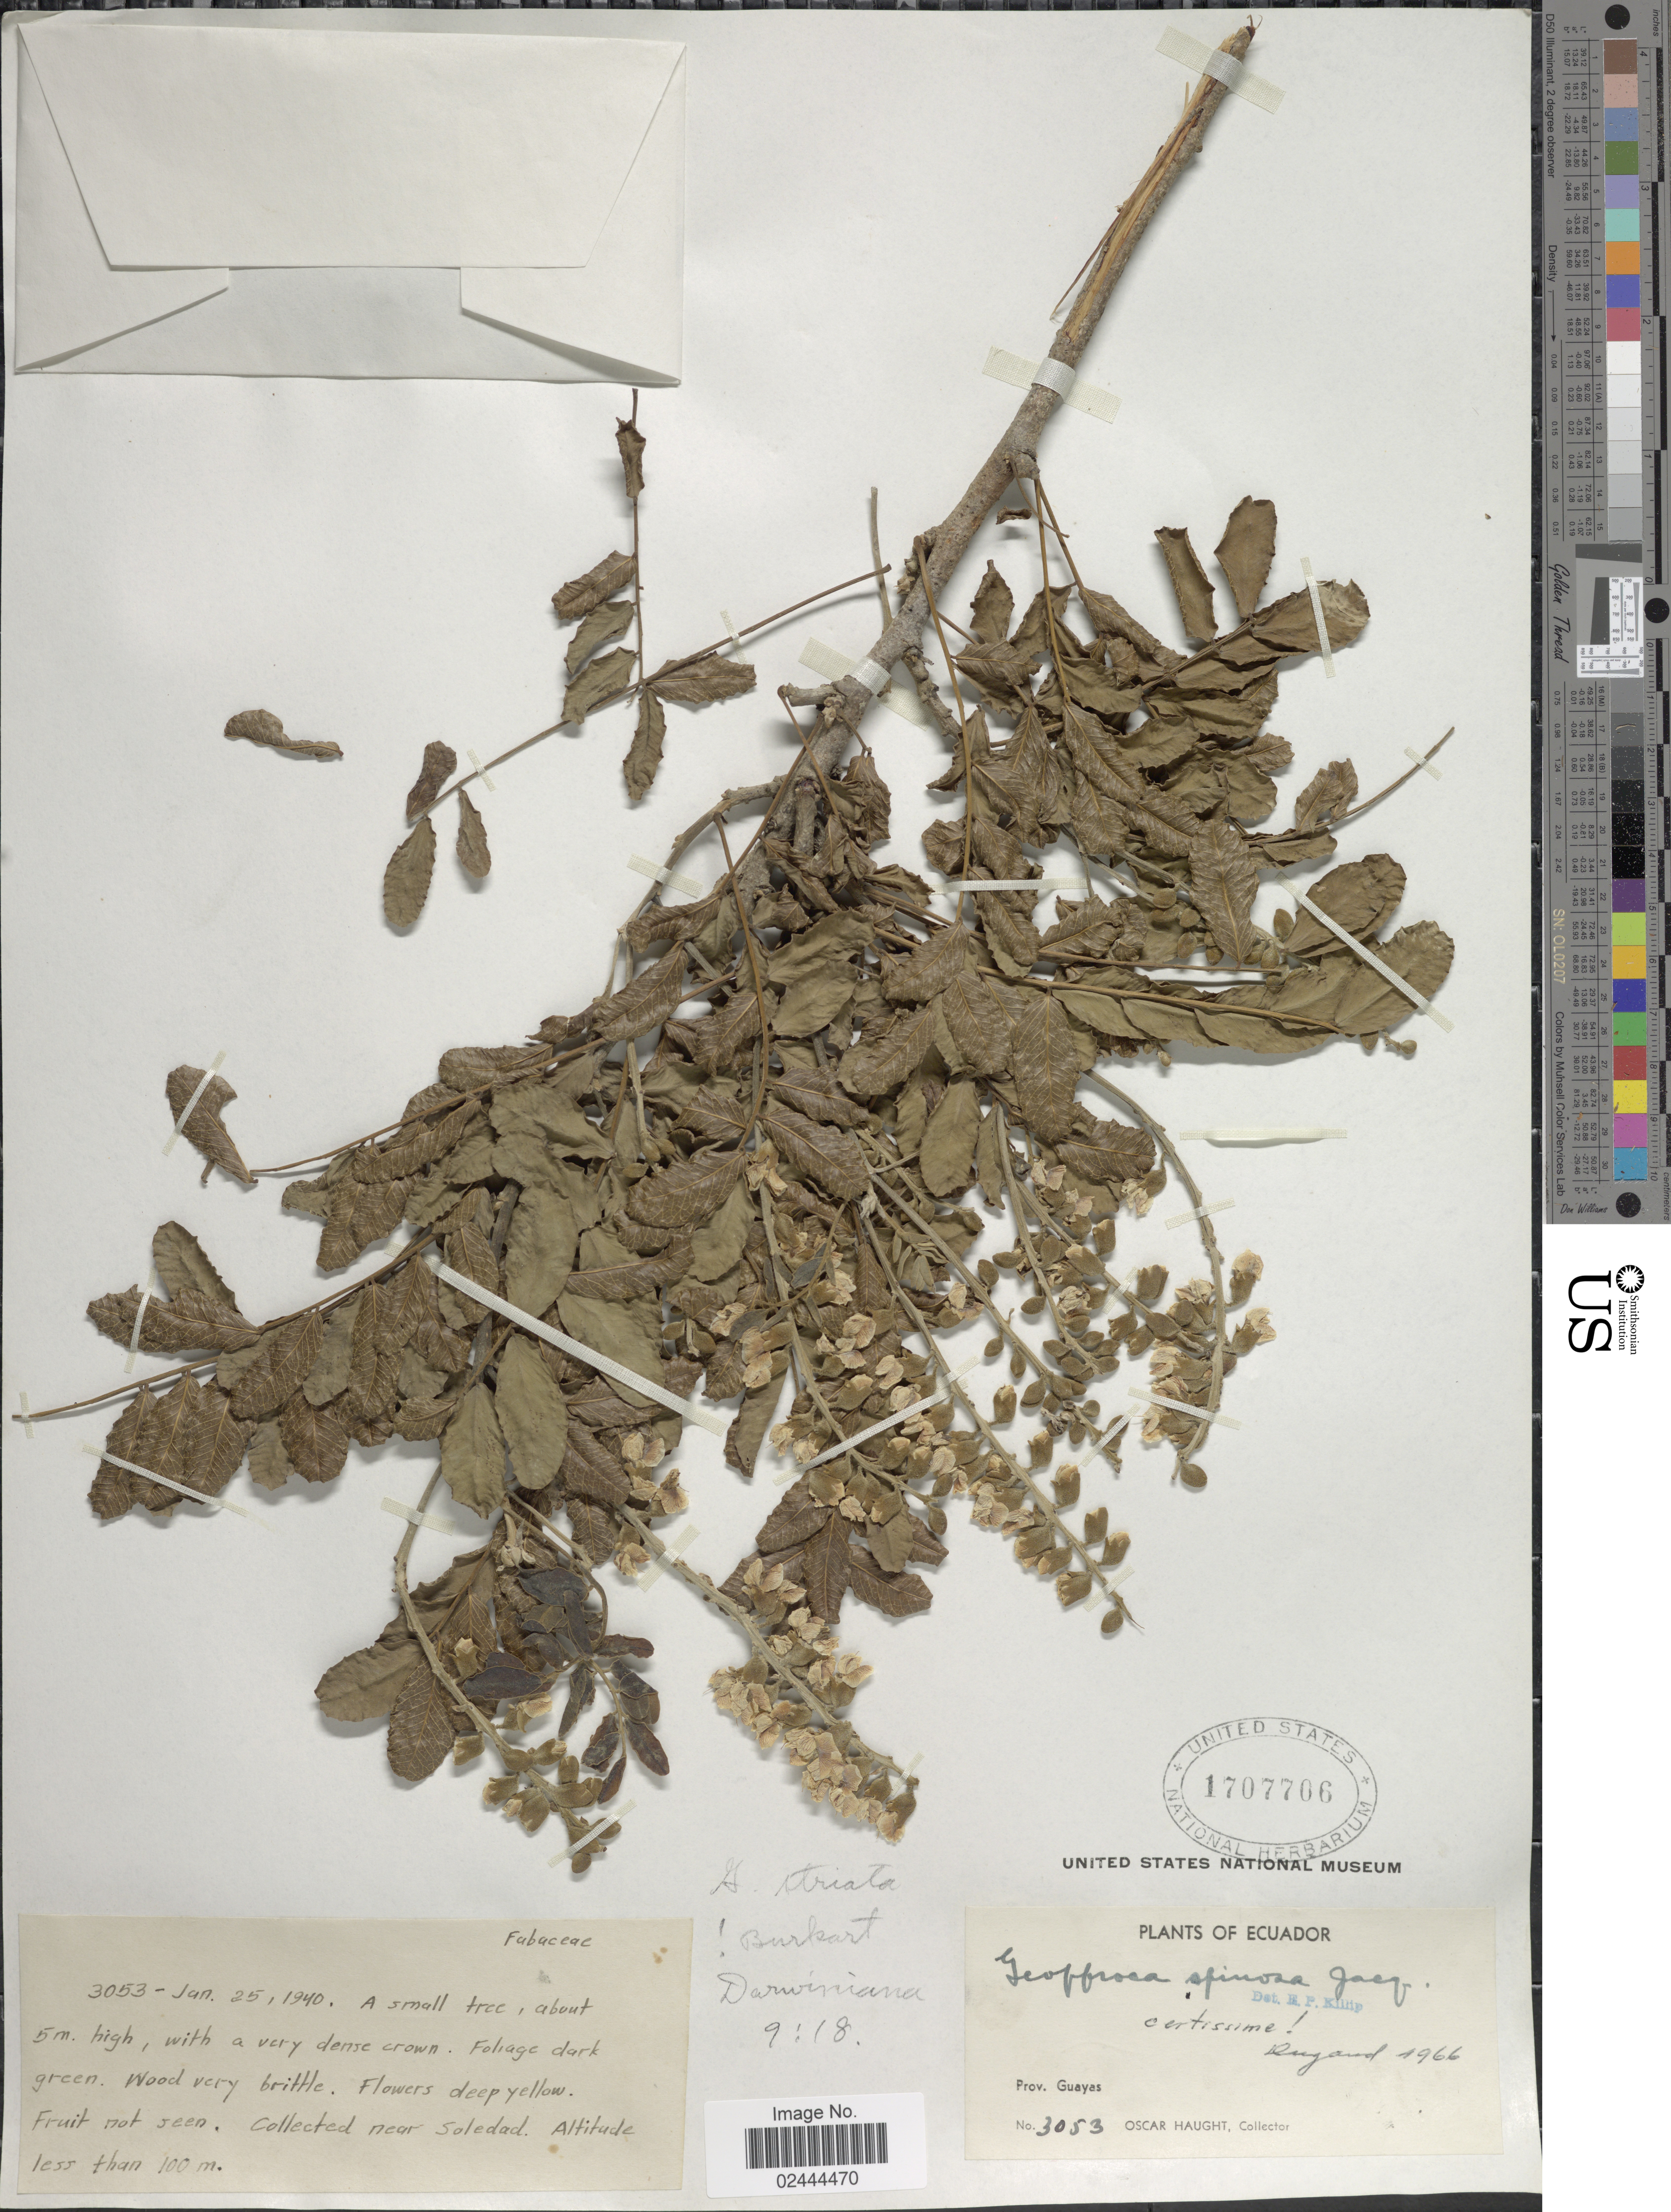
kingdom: Plantae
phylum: Tracheophyta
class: Magnoliopsida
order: Fabales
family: Fabaceae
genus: Geoffroea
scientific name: Geoffroea spinosa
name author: Jacq.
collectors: O. Haught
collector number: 3053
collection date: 1940-01-25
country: Ecuador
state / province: Guayas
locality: Near Soledad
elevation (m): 100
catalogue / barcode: US 1707706